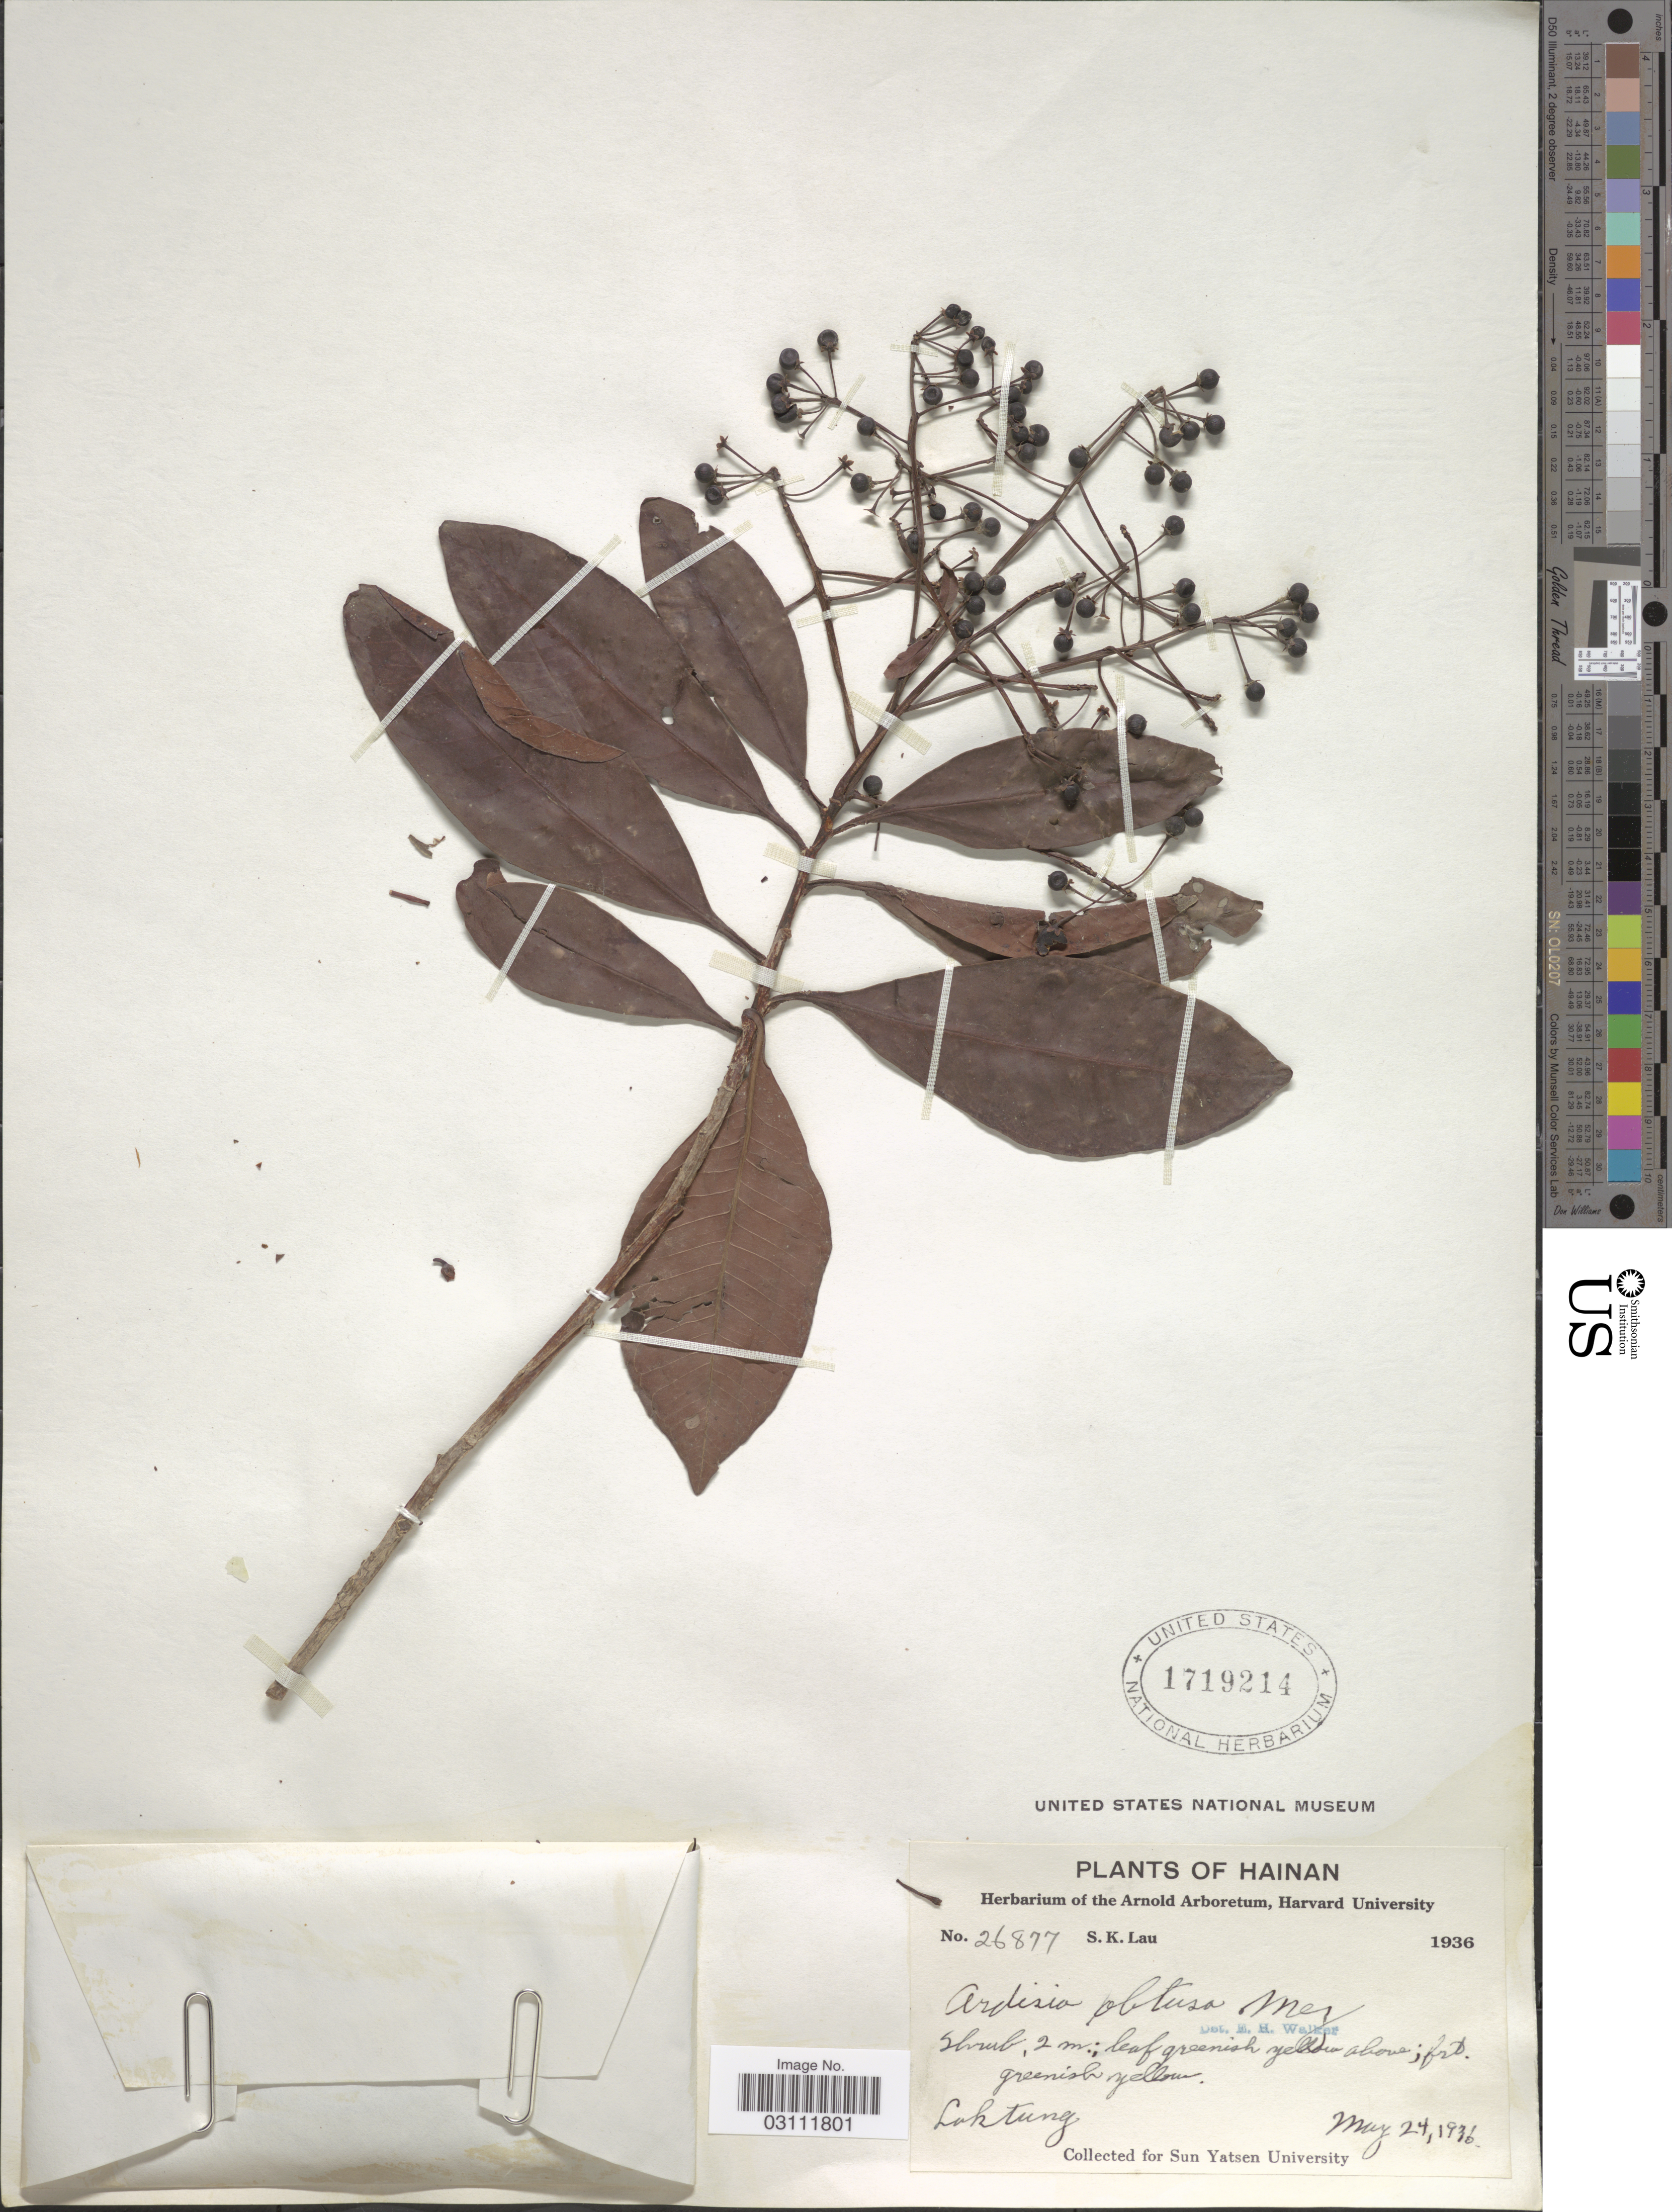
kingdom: Plantae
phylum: Tracheophyta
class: Magnoliopsida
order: Ericales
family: Primulaceae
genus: Ardisia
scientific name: Ardisia obtusa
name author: Mez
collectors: S. K. Lau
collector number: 26877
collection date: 1936-05-24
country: China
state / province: Hainan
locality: Laktung.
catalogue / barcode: US 1719214